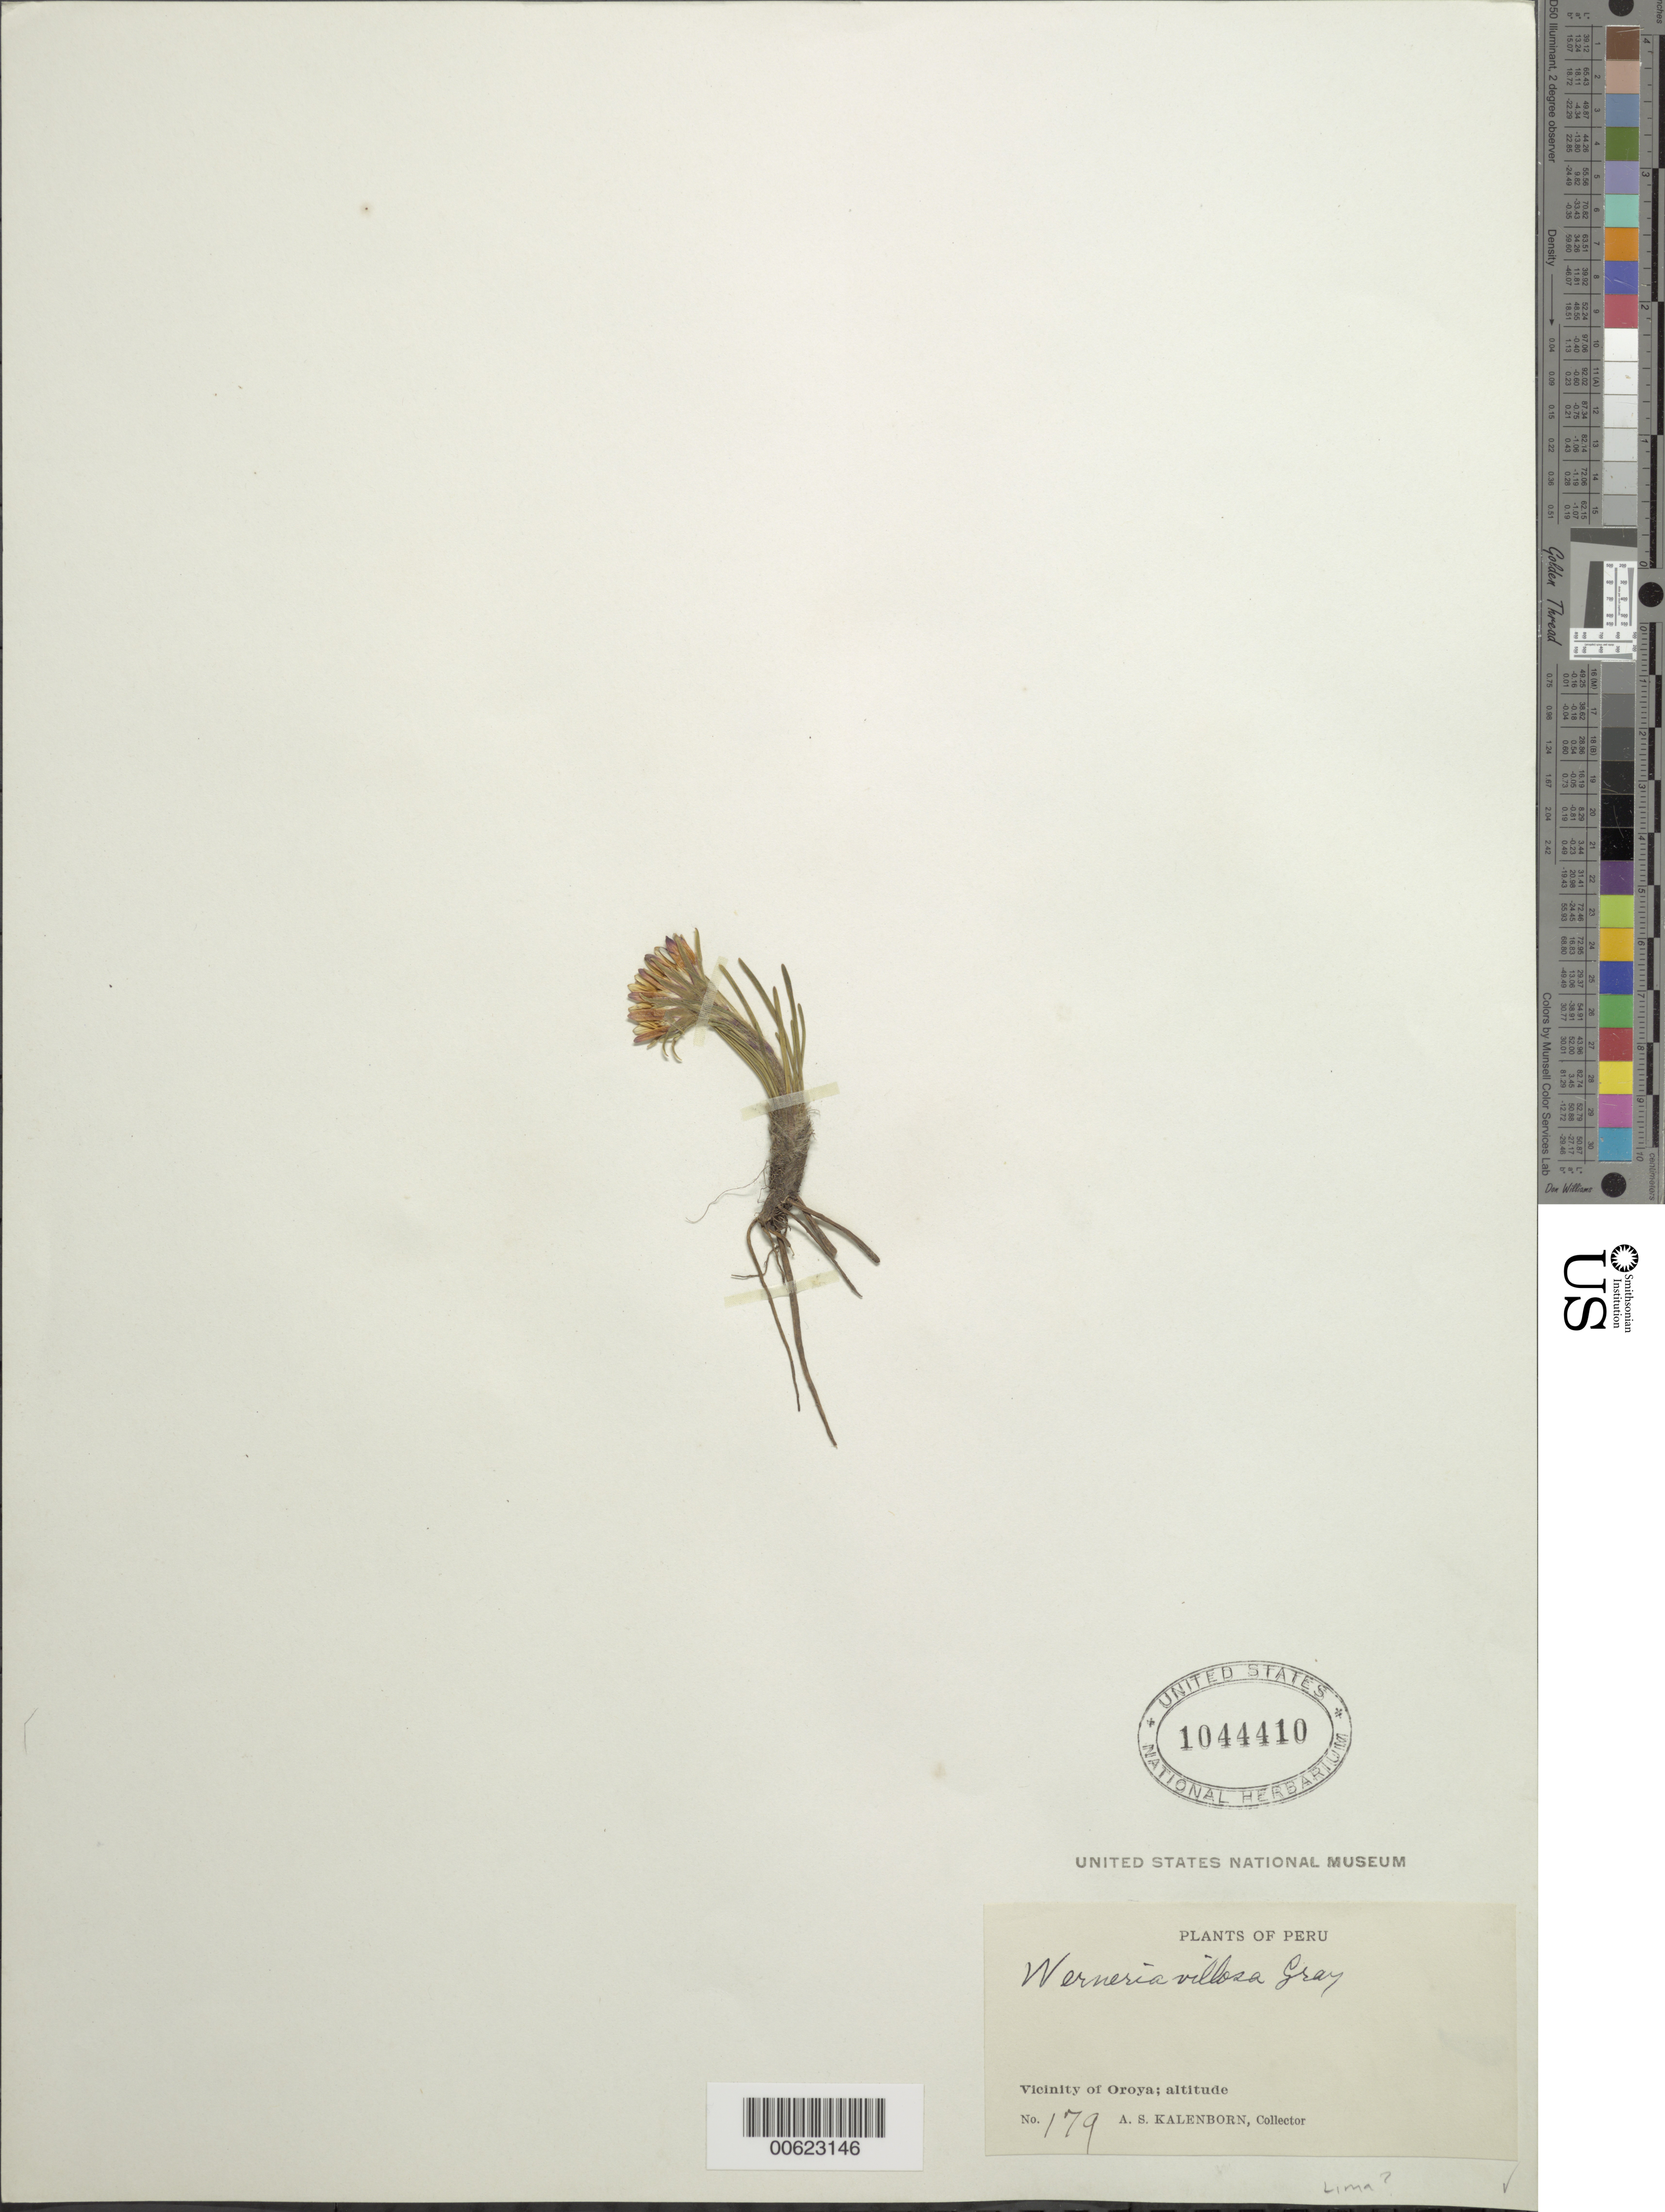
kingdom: Plantae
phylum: Tracheophyta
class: Magnoliopsida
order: Asterales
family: Asteraceae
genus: Werneria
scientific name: Werneria villosa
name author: A. Gray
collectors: M. Kalenborn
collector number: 179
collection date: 1919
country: Peru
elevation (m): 3048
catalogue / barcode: US 1044410